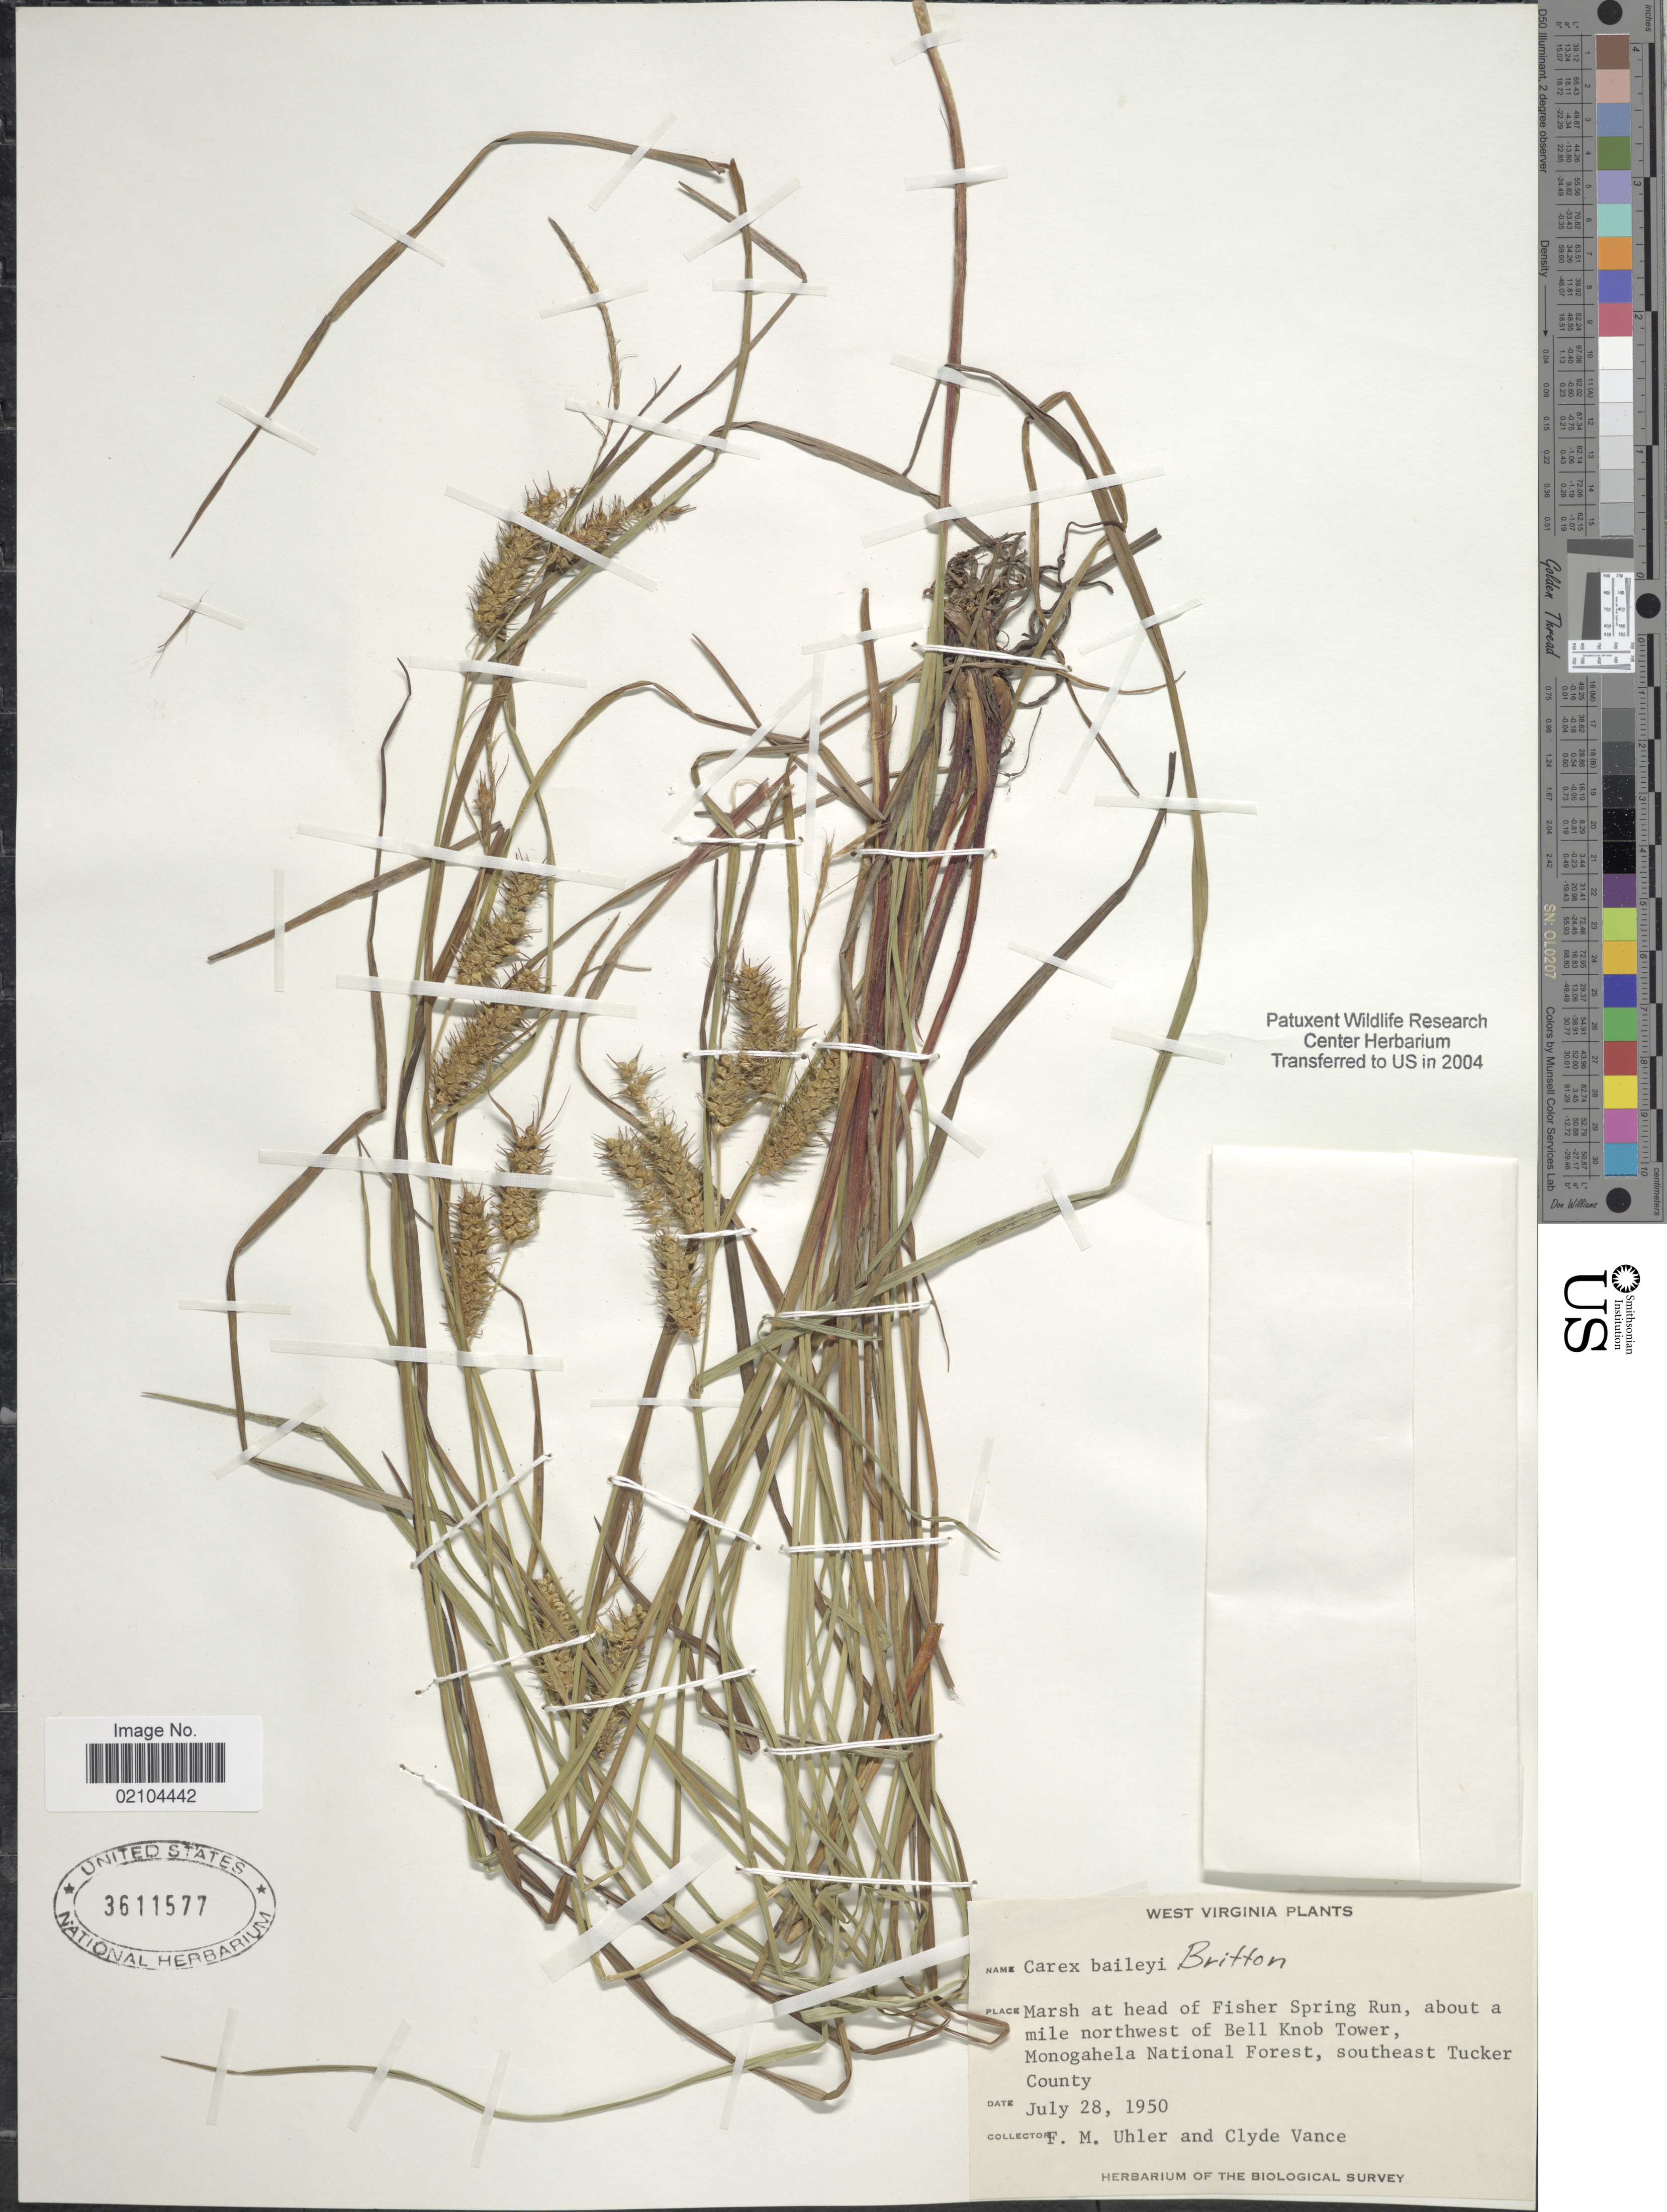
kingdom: Plantae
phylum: Tracheophyta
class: Liliopsida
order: Poales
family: Cyperaceae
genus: Carex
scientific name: Carex baileyi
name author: Britton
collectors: F. M. Uhler & C. Vance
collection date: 1950-07-28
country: United States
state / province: West Virginia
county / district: Tucker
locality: Marsh at head of Fisher Spring Run, about a mile northwest of Bell Knob Tower, Monogahela National Forest, southeast Tucker County.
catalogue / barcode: US 3611577